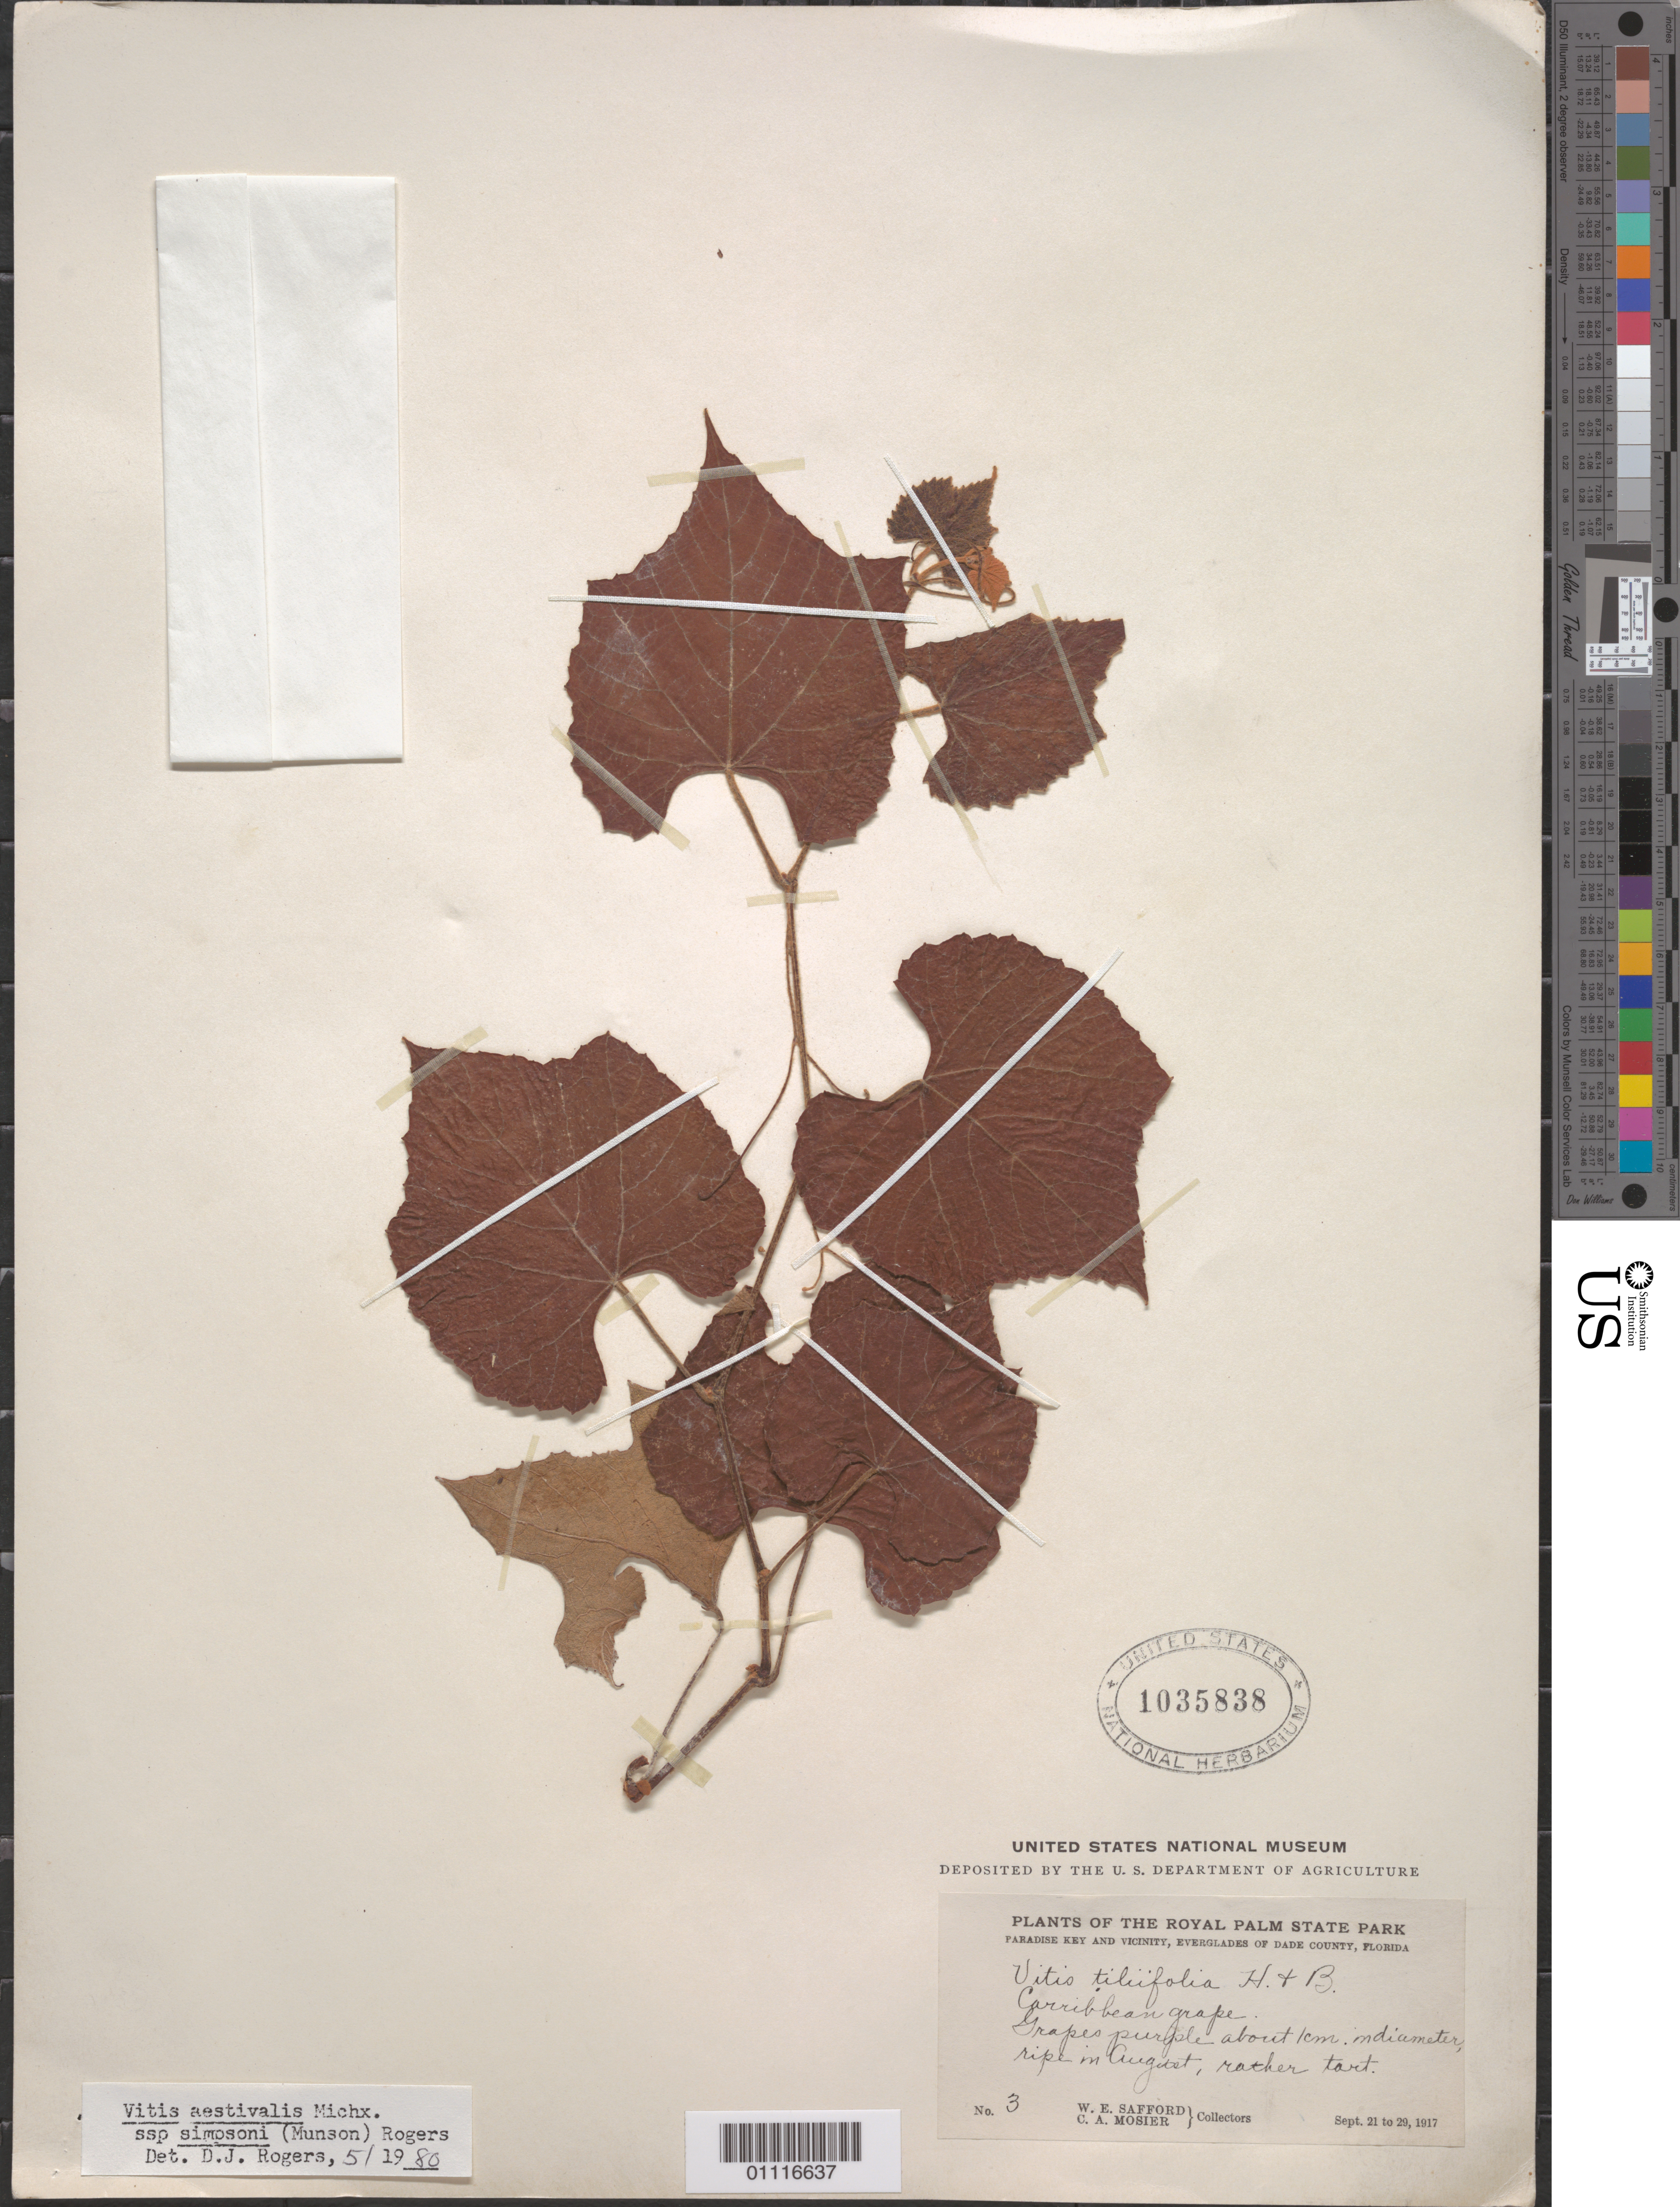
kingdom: Plantae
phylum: Tracheophyta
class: Magnoliopsida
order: Vitales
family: Vitaceae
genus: Vitis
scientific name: Vitis aestivalis subsp. simpsoni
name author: Michx.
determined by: Rogers, D. J.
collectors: W. E. Safford & C. A. Mosier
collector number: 3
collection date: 1917-09-21/1917-09-29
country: United States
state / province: Florida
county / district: Dade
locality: The Royal Palm State Park, Paradise Key and Vicinity, Everglades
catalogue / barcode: US 1035838